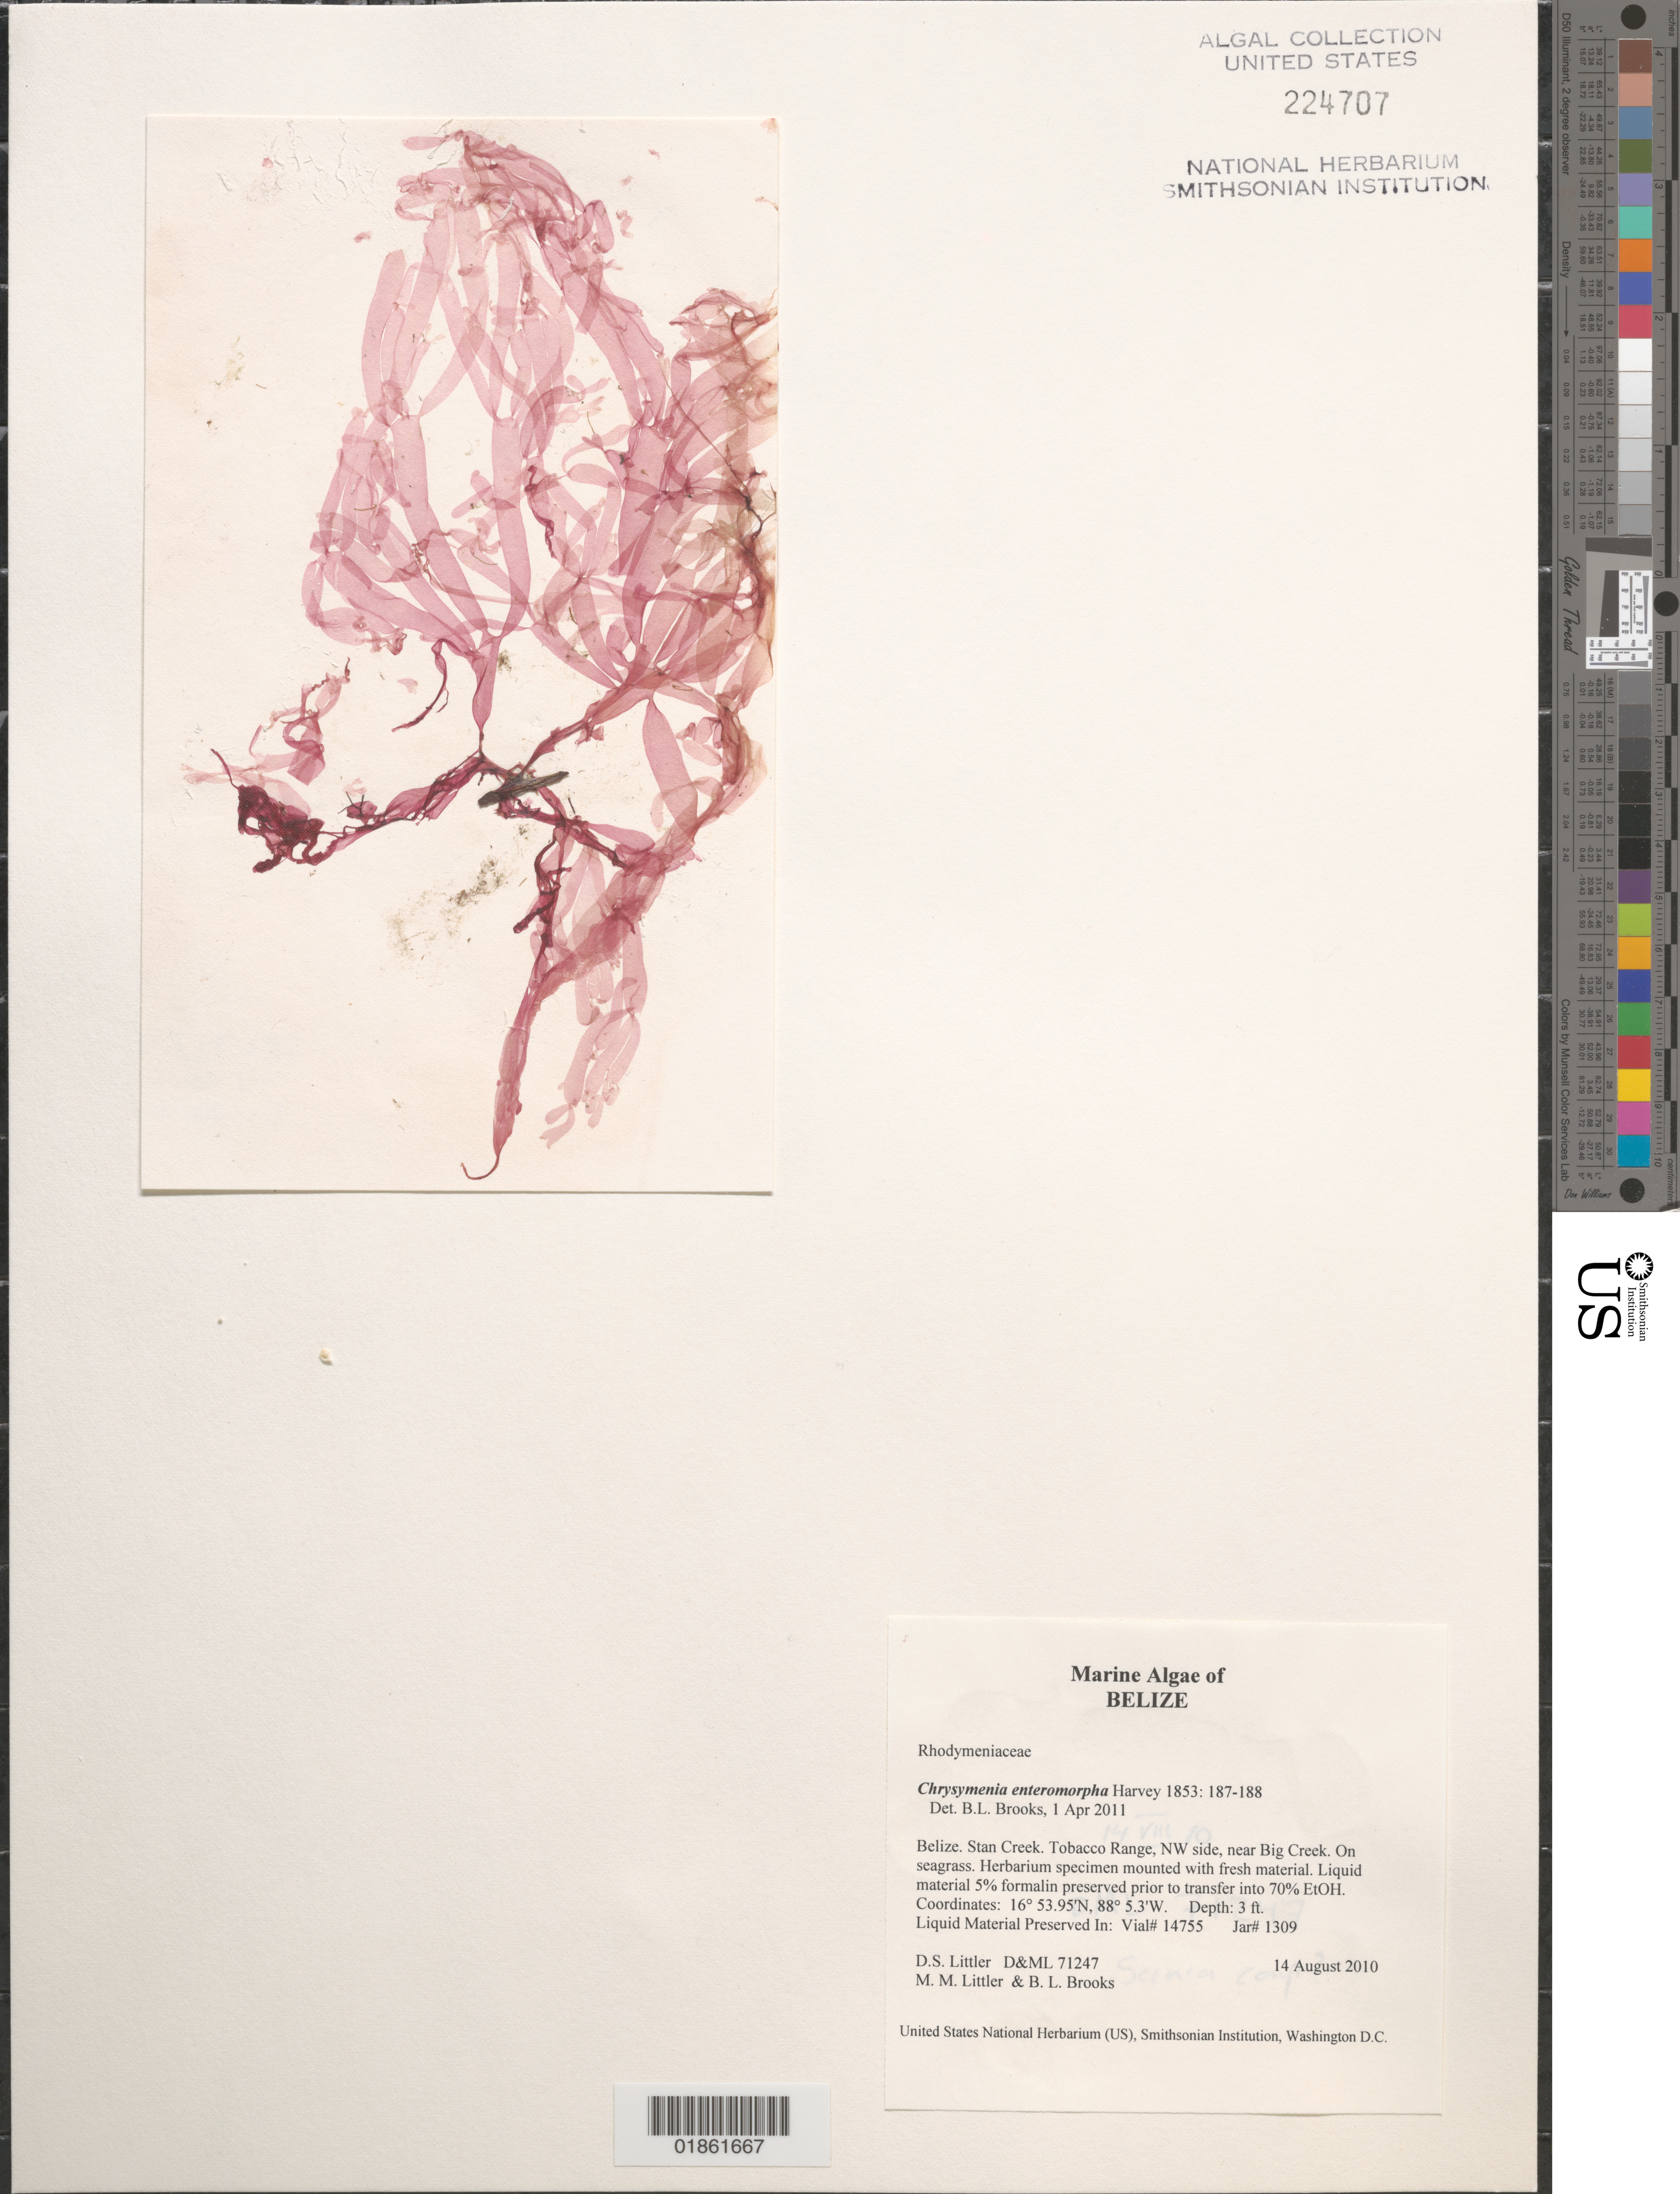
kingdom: Plantae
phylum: Rhodophyta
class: Florideophyceae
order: Rhodymeniales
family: Rhodymeniaceae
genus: Botryocladia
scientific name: Botryocladia enteromorpha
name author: (Harv.) W.E. Schmidt et al. in W.E. Schmidt et al.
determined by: Algae name updating Project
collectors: D. S. Littler & M. M. Littler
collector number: D&ML 71247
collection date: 2010-08-14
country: Belize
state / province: Stann Creek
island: Tobacco Range Cays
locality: Tobacco Range. Near Big Creek.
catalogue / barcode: US 224707